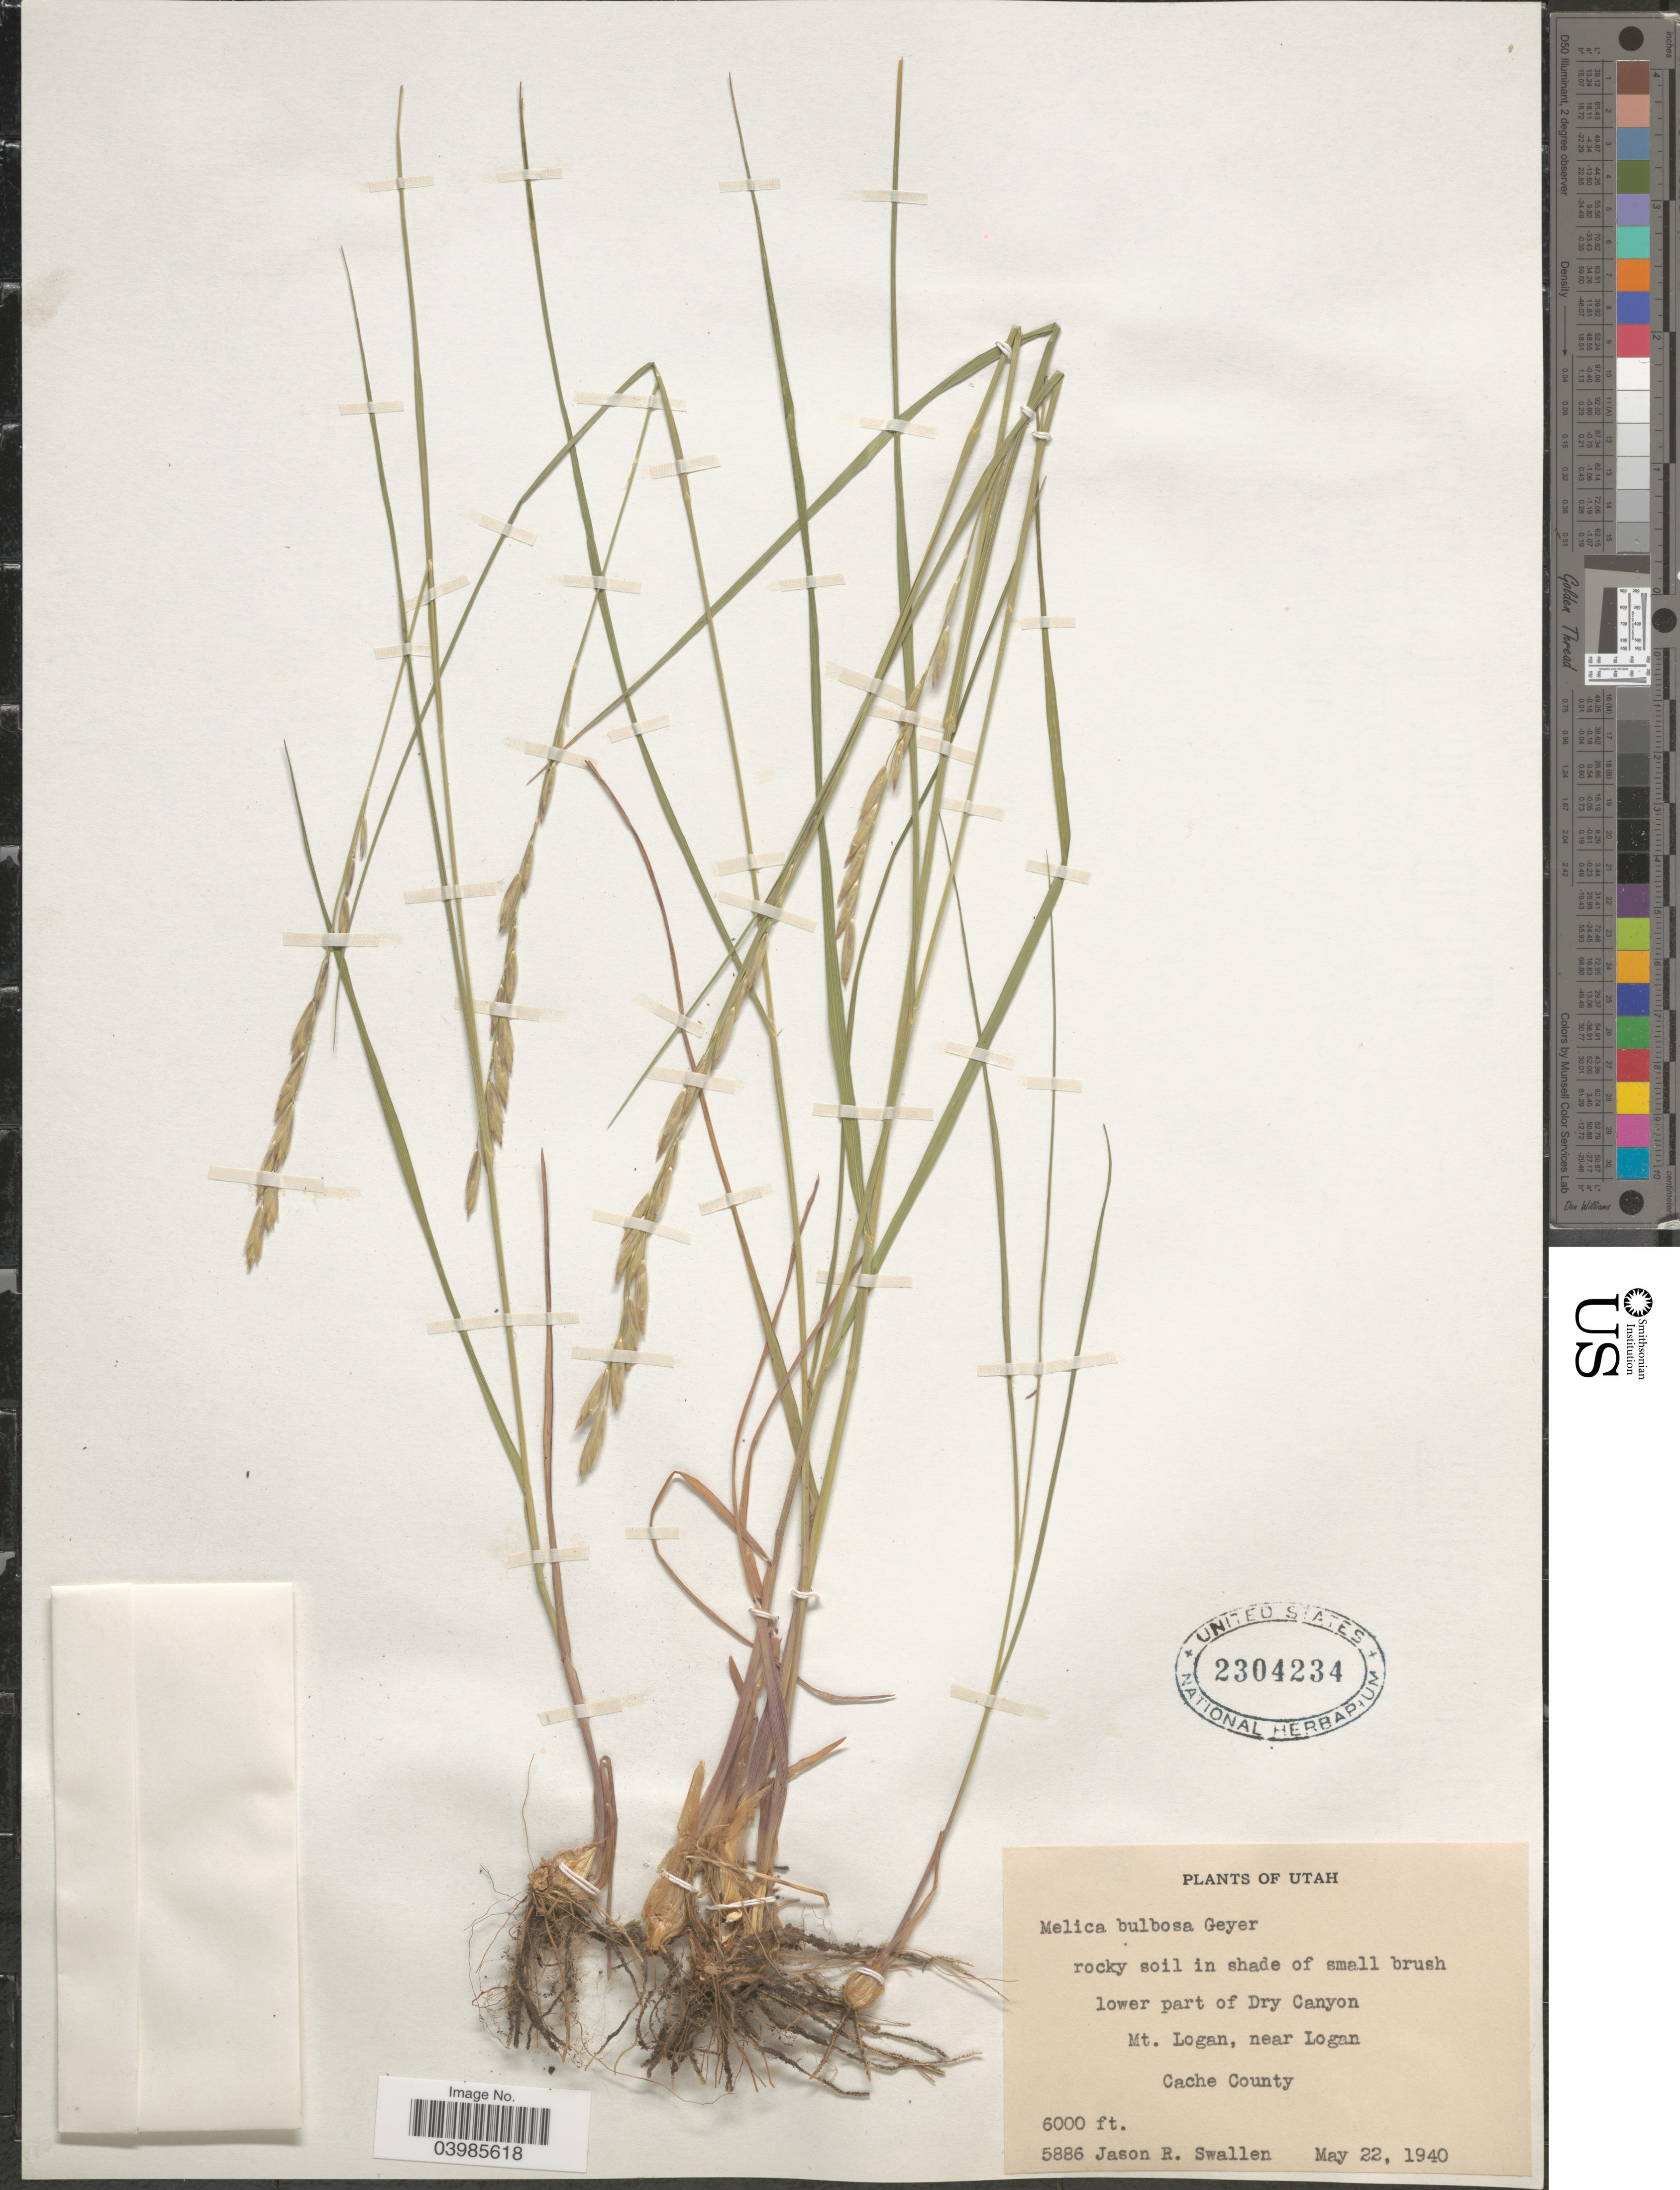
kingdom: Plantae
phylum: Tracheophyta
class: Liliopsida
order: Poales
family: Poaceae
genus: Melica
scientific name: Melica bulbosa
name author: Geyer ex Porter & J.M. Coult.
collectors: J. R. Swallen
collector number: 5886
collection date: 1940-05-22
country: United States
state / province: Utah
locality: Dry Canyon. Mt. Logan, near Logan. Cache County.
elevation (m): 1829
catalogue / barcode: US 2304234